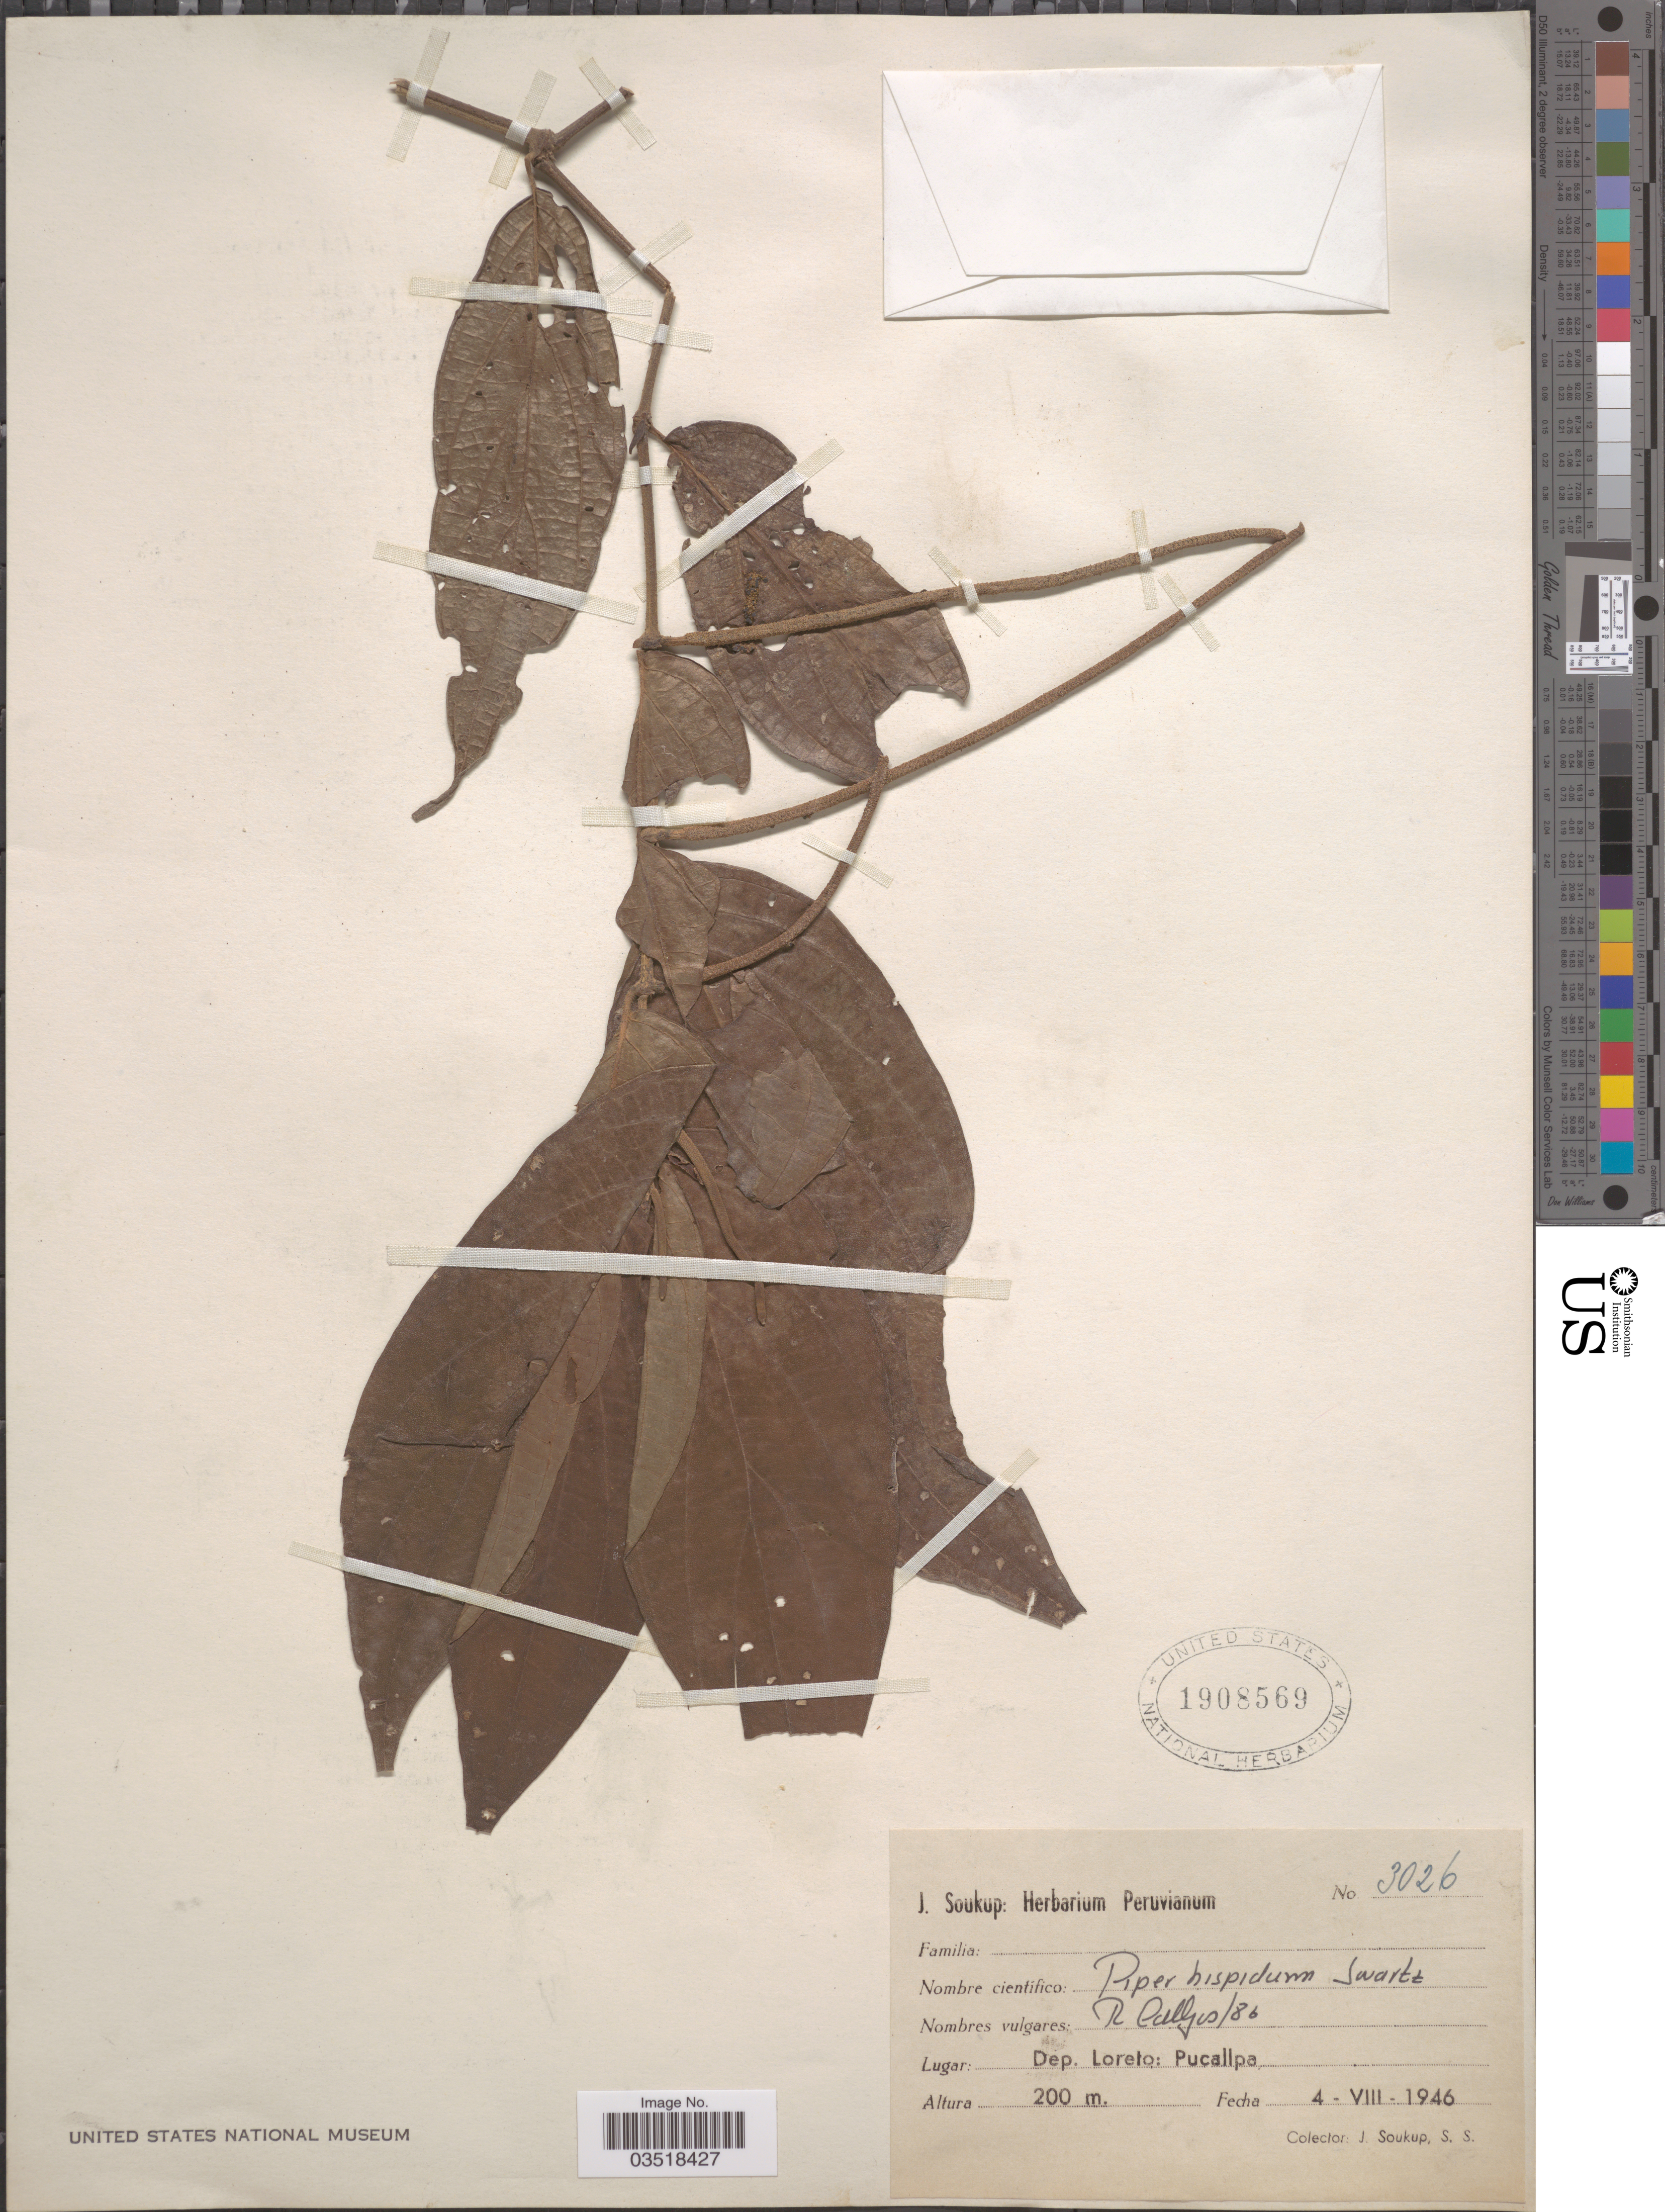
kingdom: Plantae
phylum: Tracheophyta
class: Magnoliopsida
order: Piperales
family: Piperaceae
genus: Piper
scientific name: Piper hispidum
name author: Sw.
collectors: J. Soukup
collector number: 3026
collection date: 1946-08-04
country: Peru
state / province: Loreto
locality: Dep. Loreto: Pucallpa.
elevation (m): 200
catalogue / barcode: US 1908569